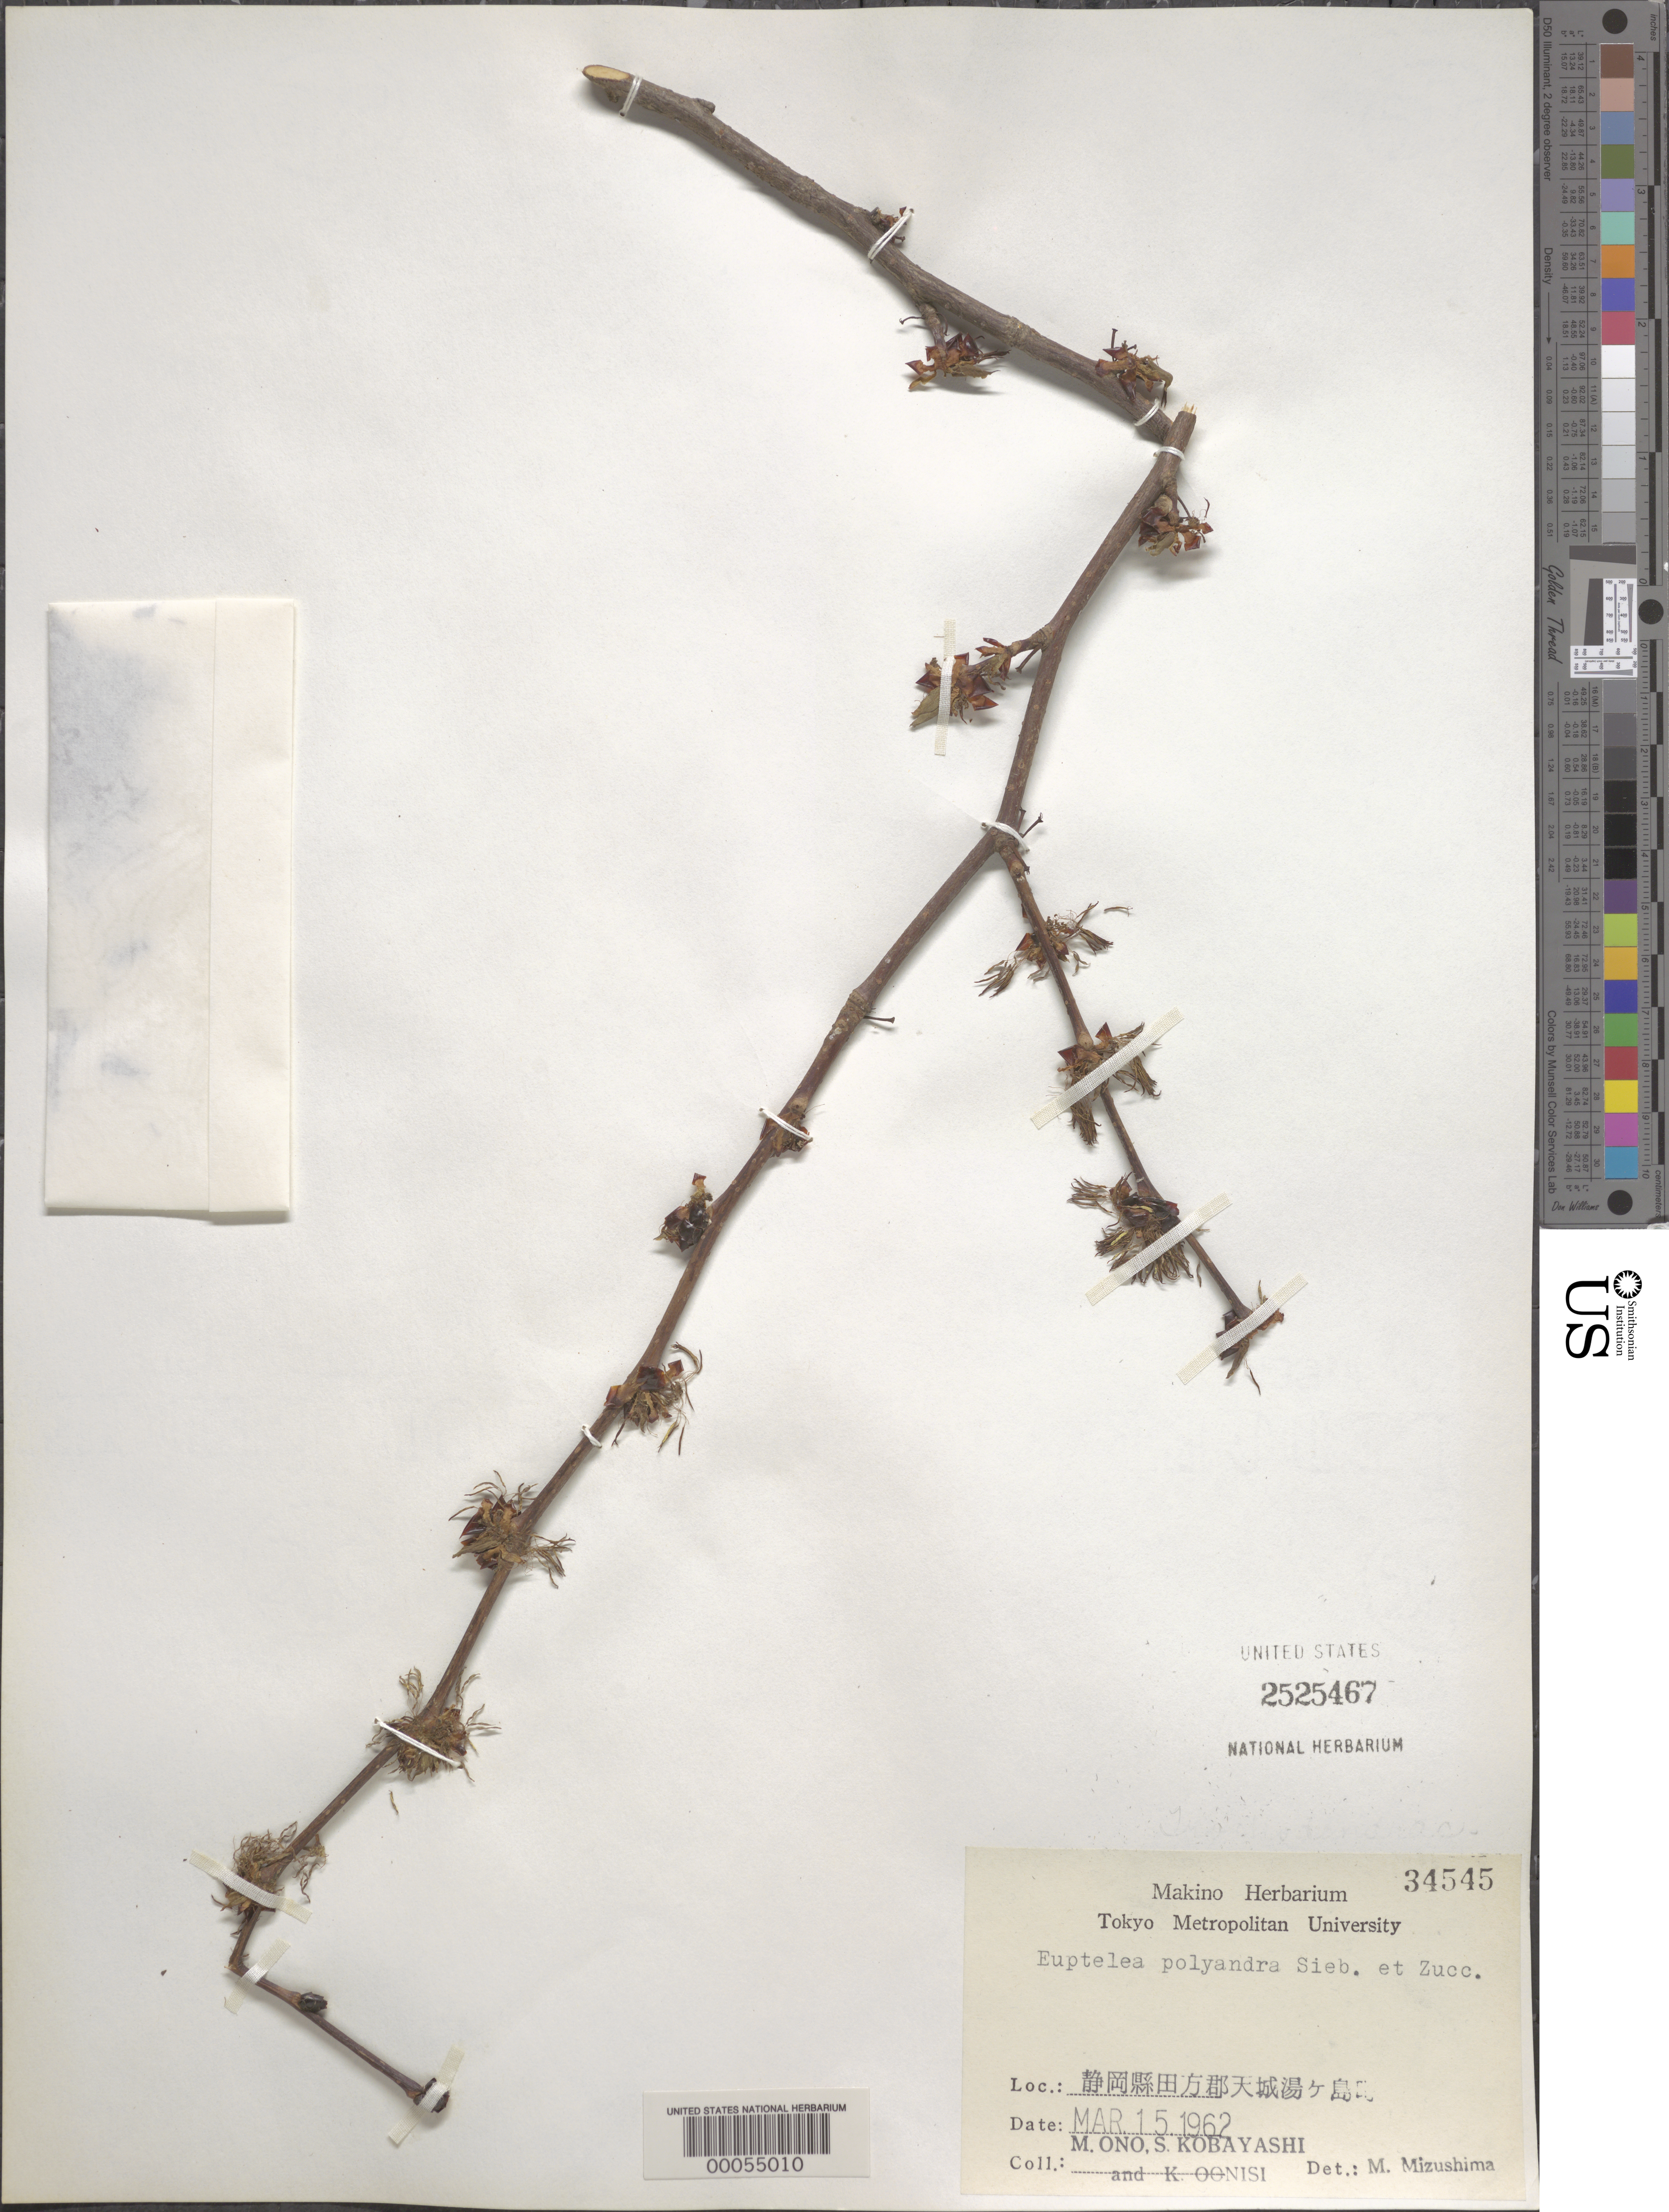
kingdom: Plantae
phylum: Tracheophyta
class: Magnoliopsida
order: Ranunculales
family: Eupteleaceae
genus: Euptelea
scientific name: Euptelea polyandra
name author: Siebold & Zucc.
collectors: M. Ono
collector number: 34545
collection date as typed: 15 Mar 1962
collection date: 1962-03-15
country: Japan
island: Honshu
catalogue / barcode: US 2525467